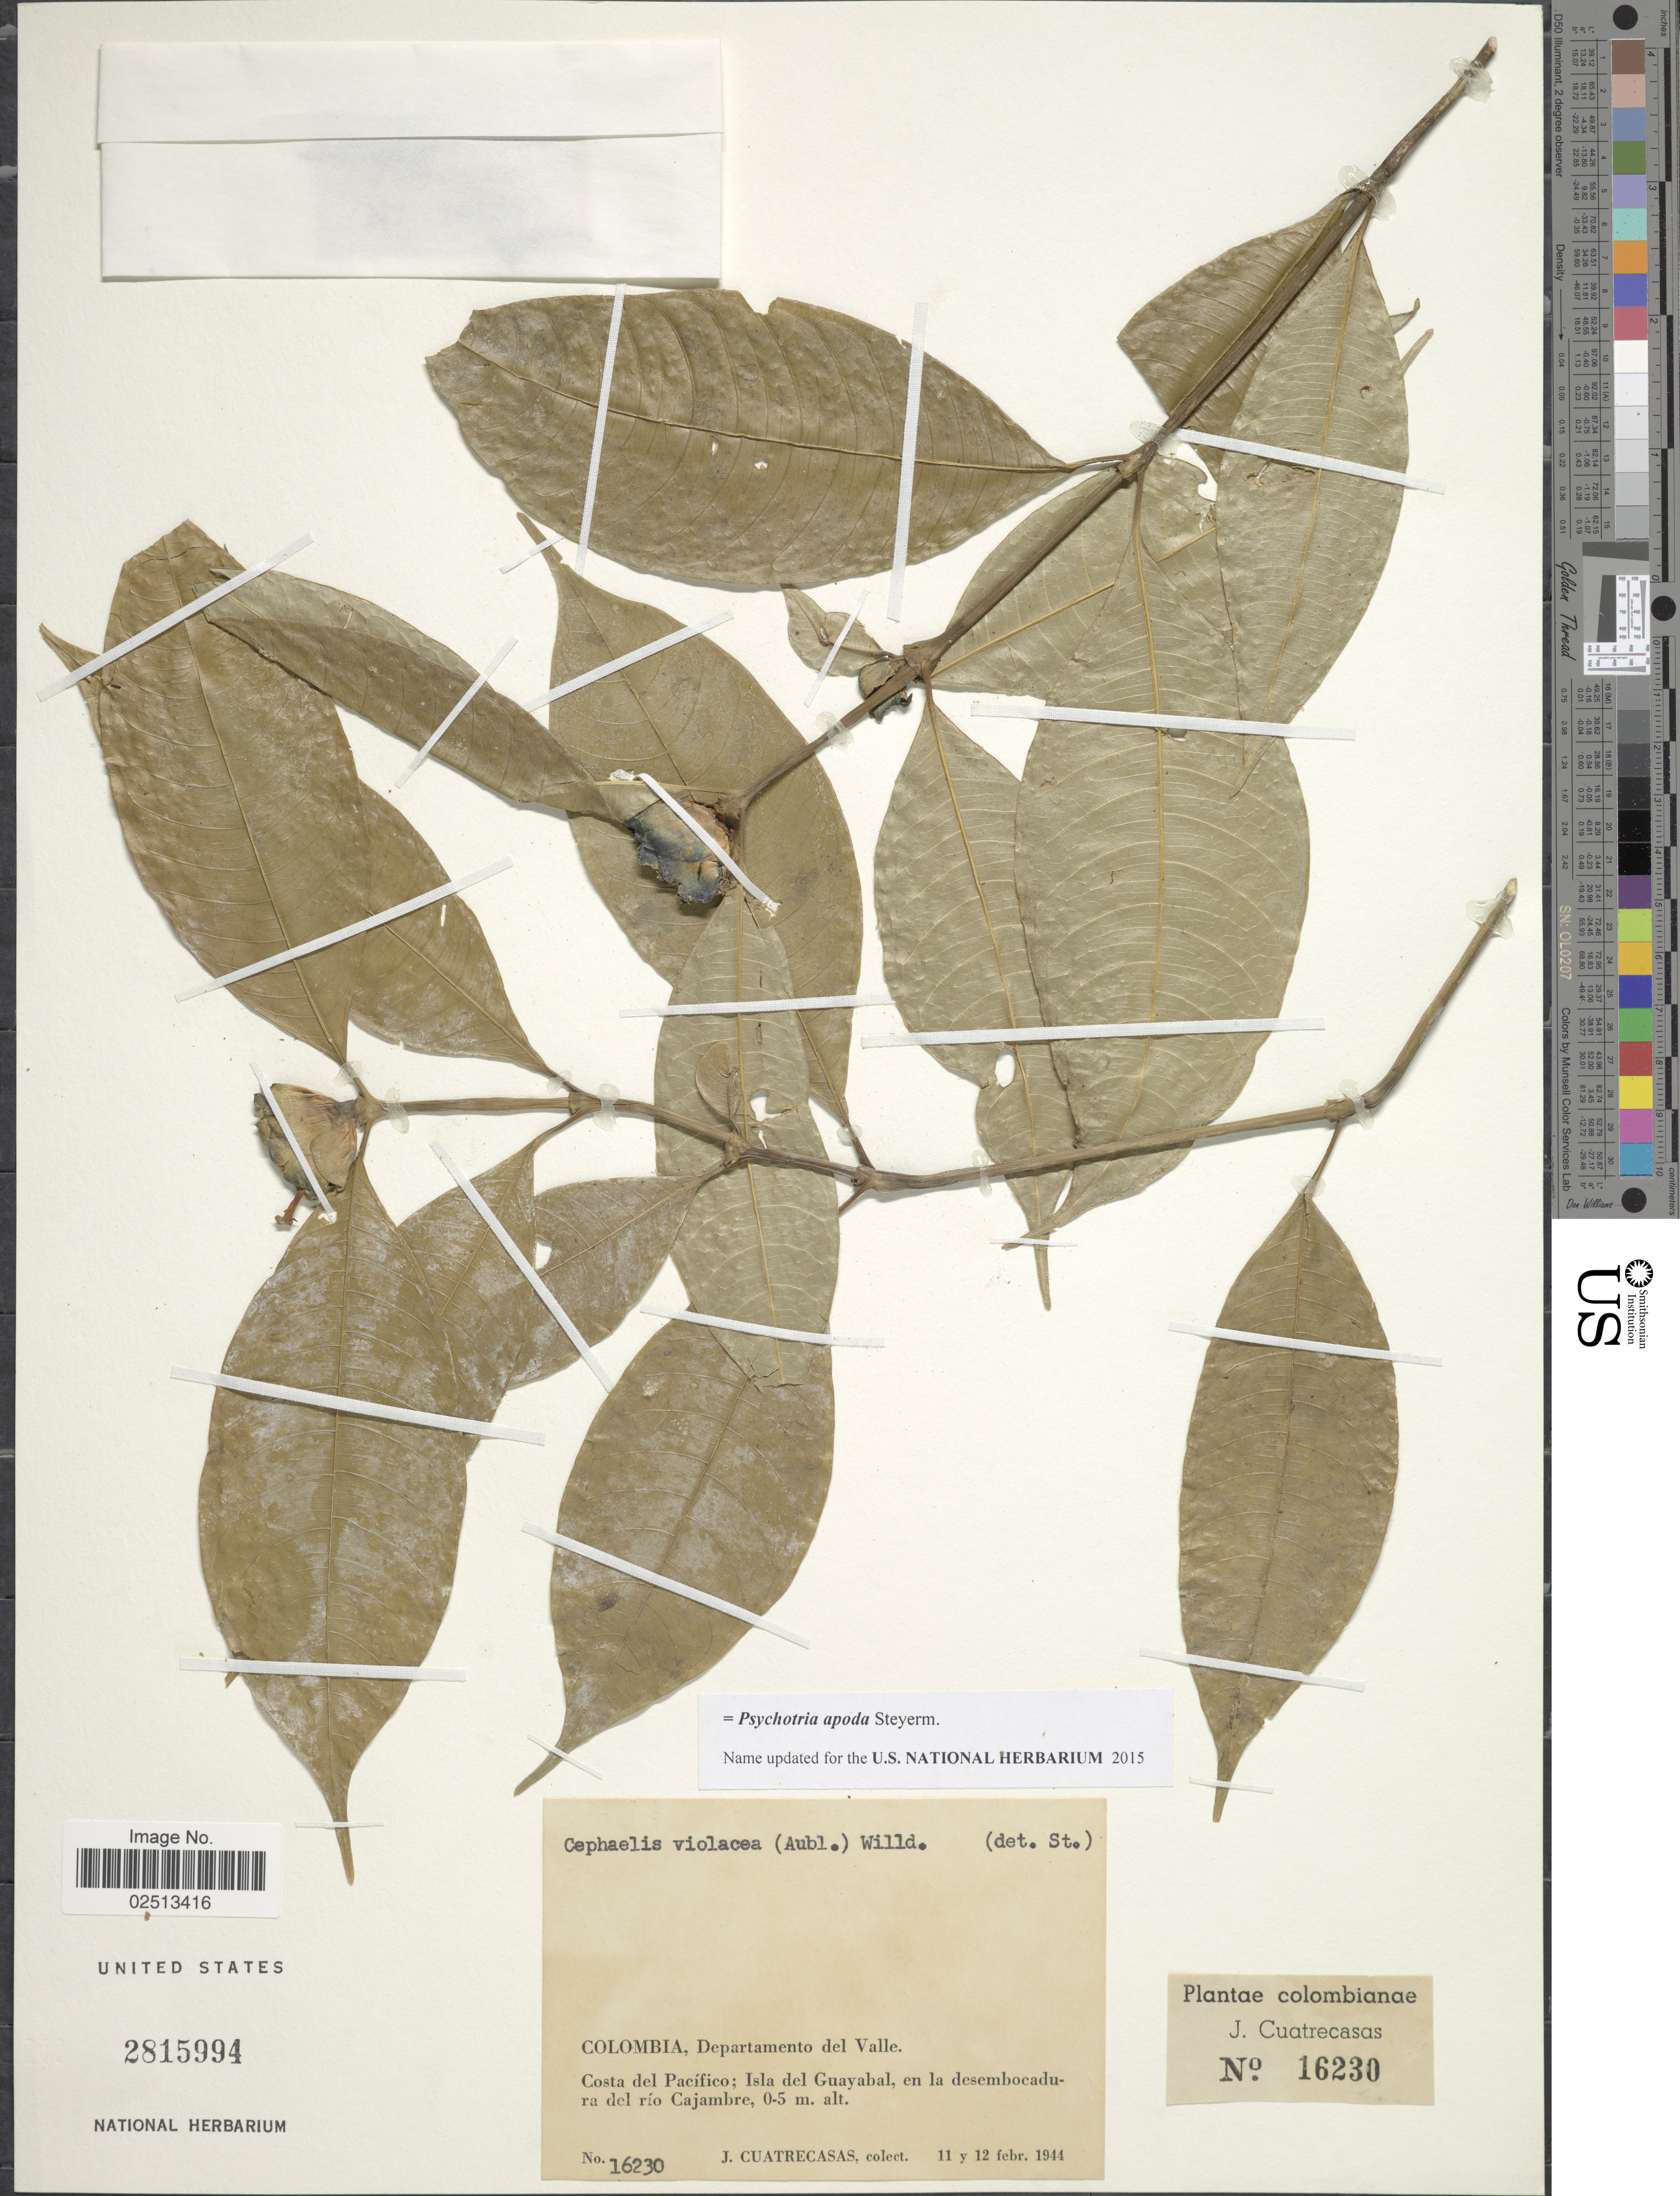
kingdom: Plantae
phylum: Tracheophyta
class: Magnoliopsida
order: Gentianales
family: Rubiaceae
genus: Psychotria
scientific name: Psychotria apoda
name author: Steyerm.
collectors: J. Cuatrecasas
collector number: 16230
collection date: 1944-02-11/1944-02-12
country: Colombia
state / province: Valle del Cauca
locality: Departamento del Valle, Costa del Pacífico; Isla del Guayabal, en la desembocadura del río Cajambre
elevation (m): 0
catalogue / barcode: US 2815994